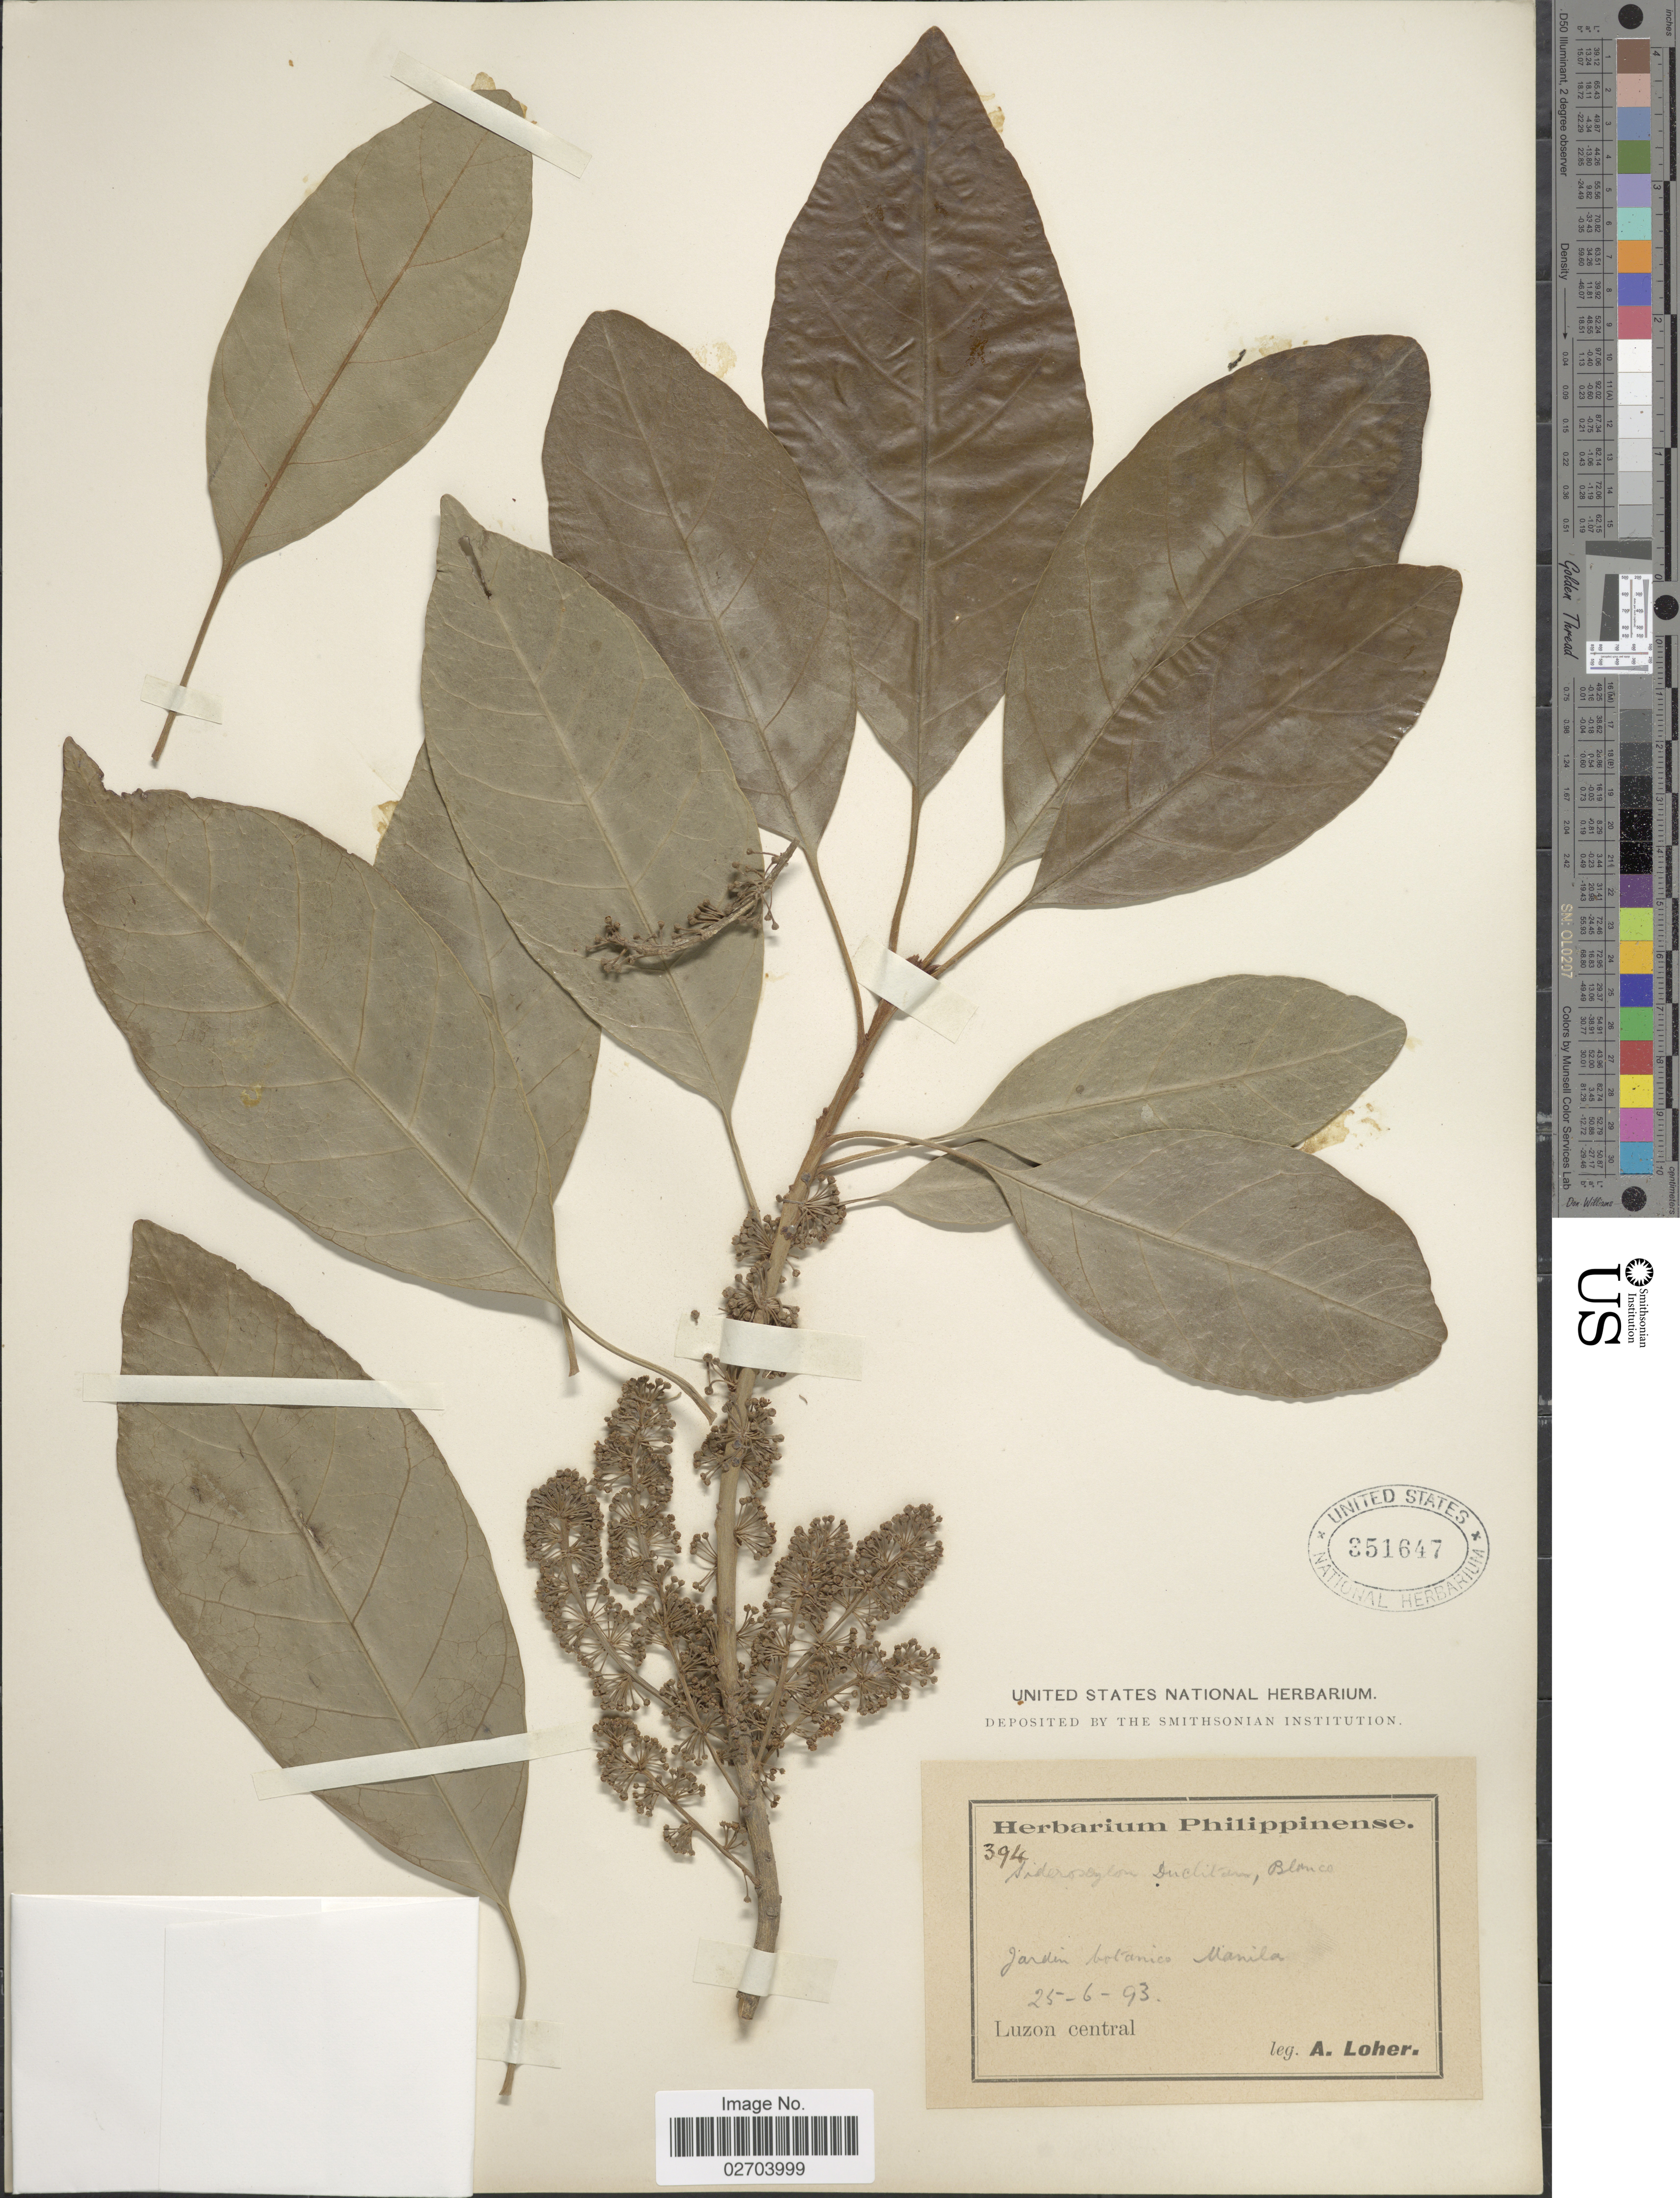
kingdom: Plantae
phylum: Tracheophyta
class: Magnoliopsida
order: Ericales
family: Sapotaceae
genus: Sideroxylon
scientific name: Sideroxylon duclitan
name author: Blanco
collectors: A. Loher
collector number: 394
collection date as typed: Transcribed d/m/y: 25/6/93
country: Philippines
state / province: Central Luzon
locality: Jardim botanico Manila. Luzon central.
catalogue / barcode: US 351647